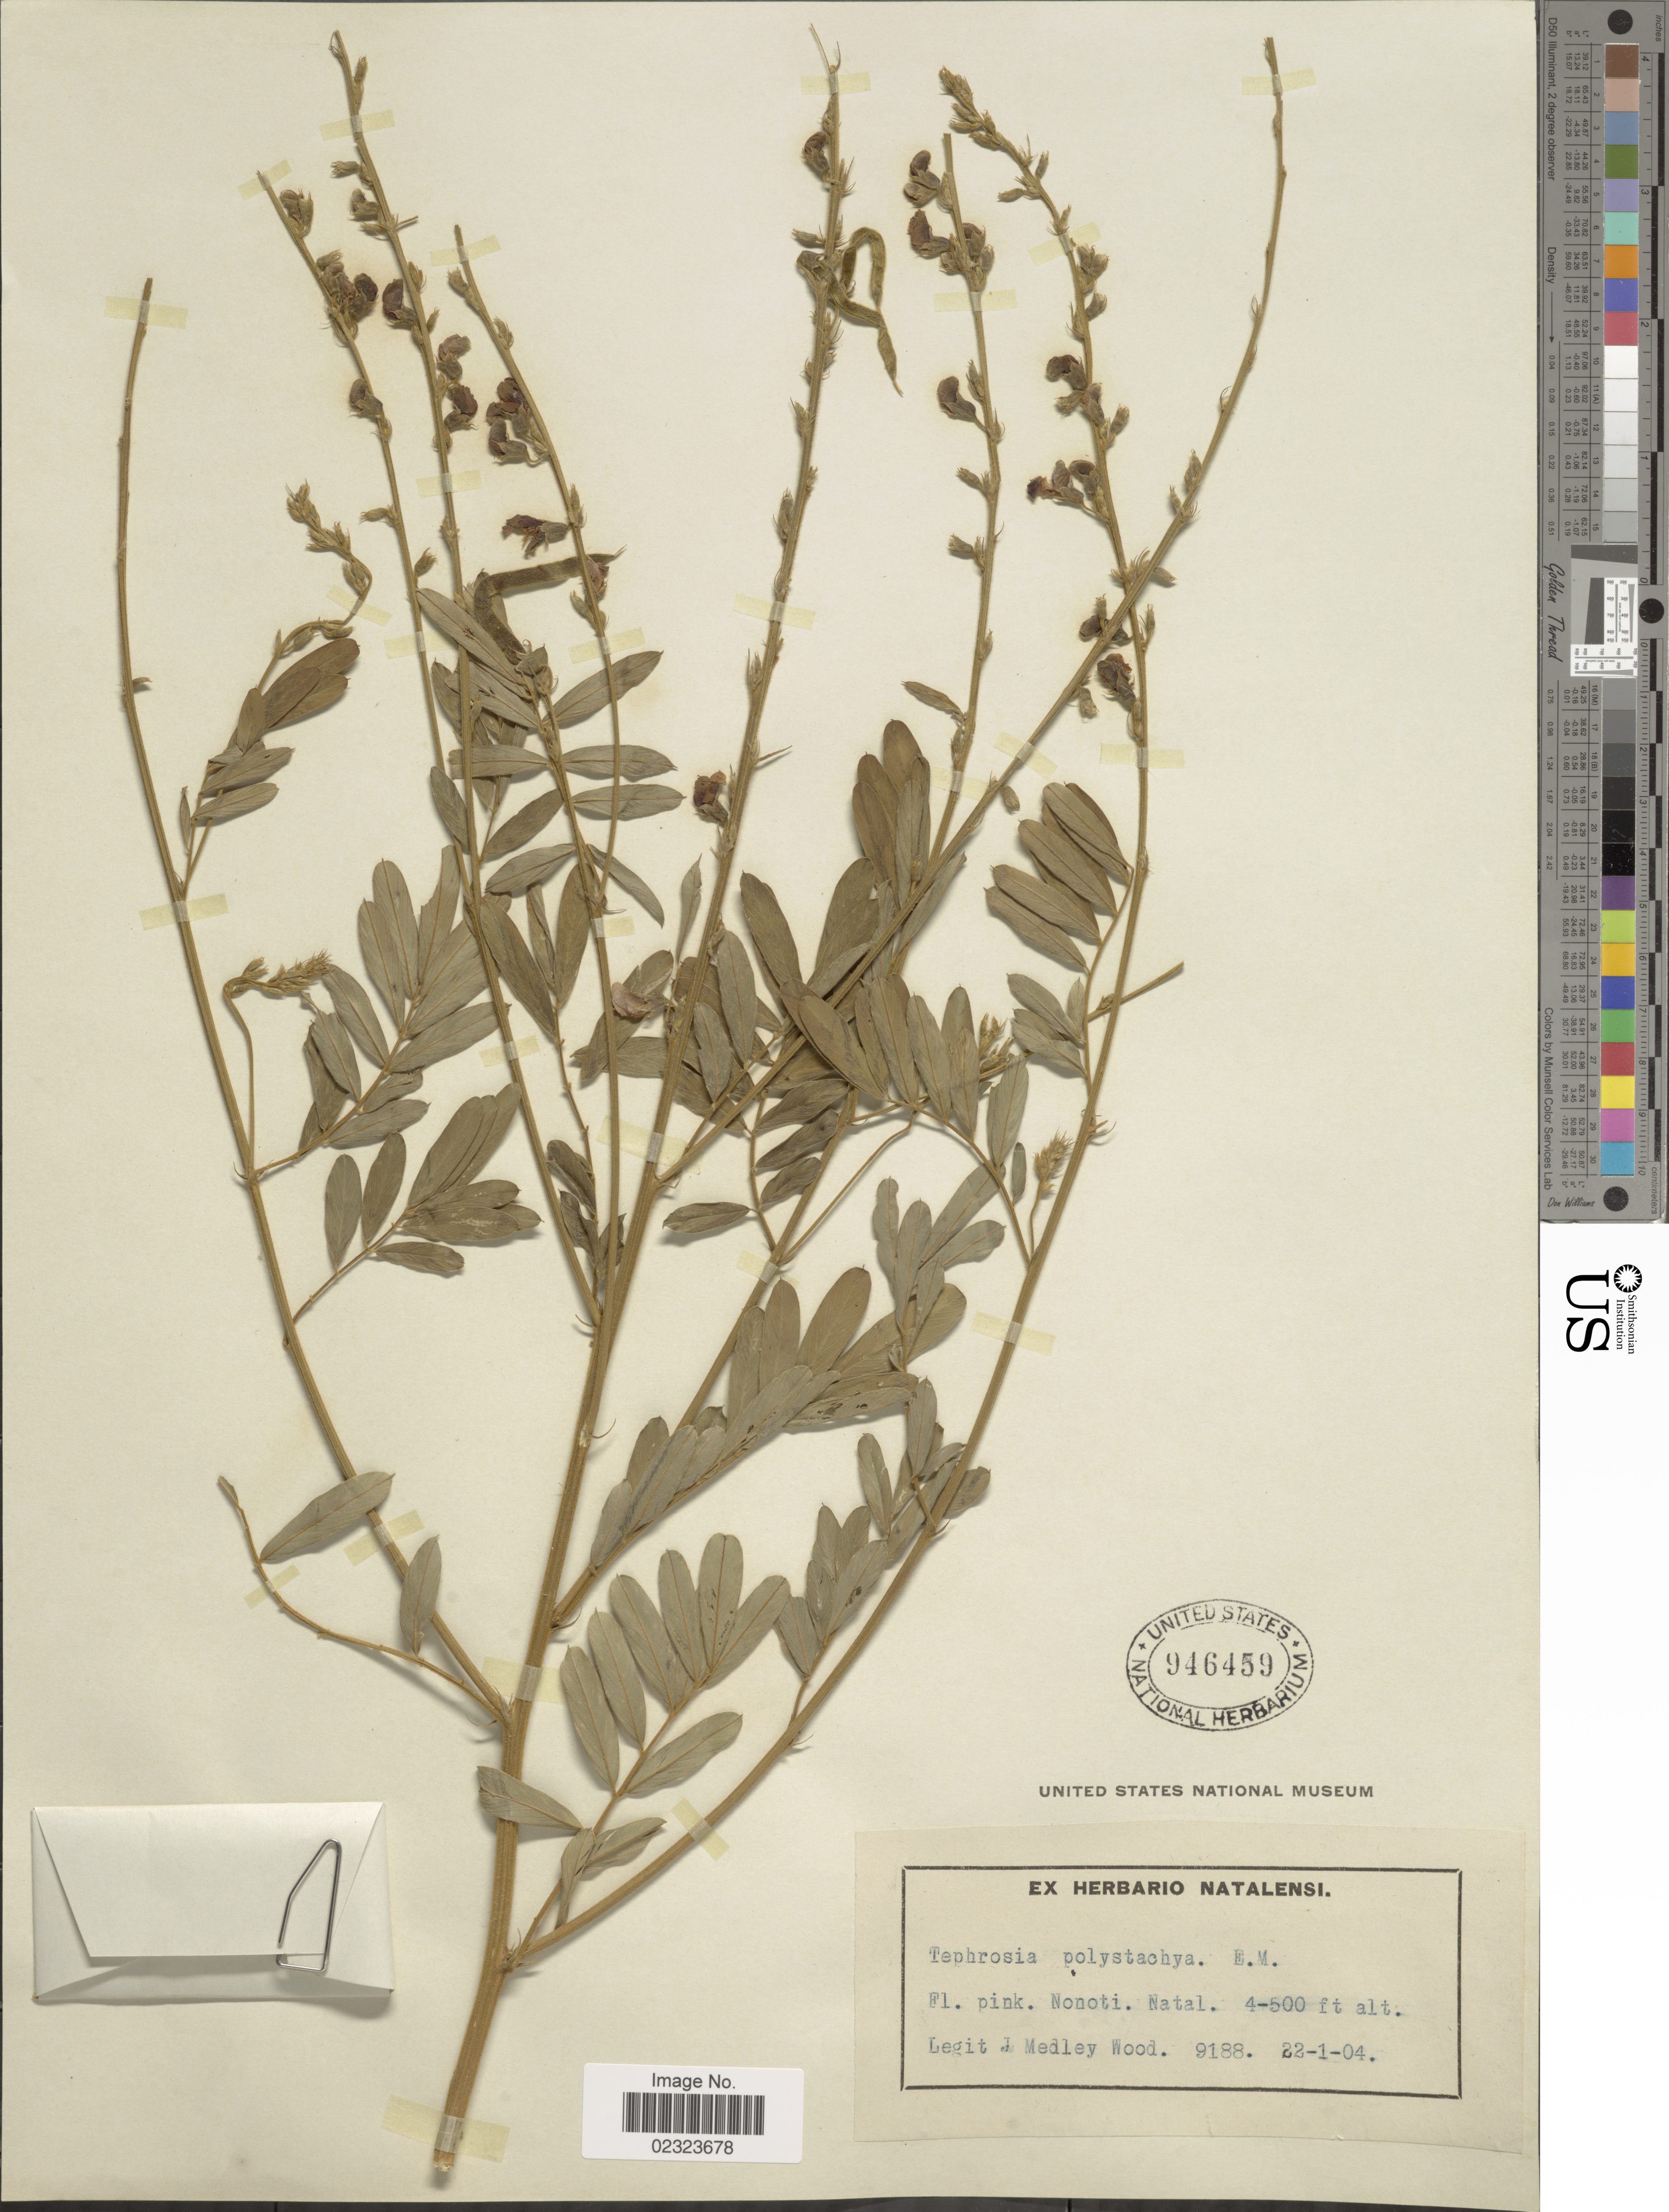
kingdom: Plantae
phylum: Tracheophyta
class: Magnoliopsida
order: Fabales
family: Fabaceae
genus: Tephrosia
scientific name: Tephrosia polystachya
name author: E. Mey.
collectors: J. Medley Wood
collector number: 9188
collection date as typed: Transcribed d/m/y: 22/1/4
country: South Africa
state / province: KwaZulu-Natal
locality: Nonoti, Natal.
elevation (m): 122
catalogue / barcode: US 946459